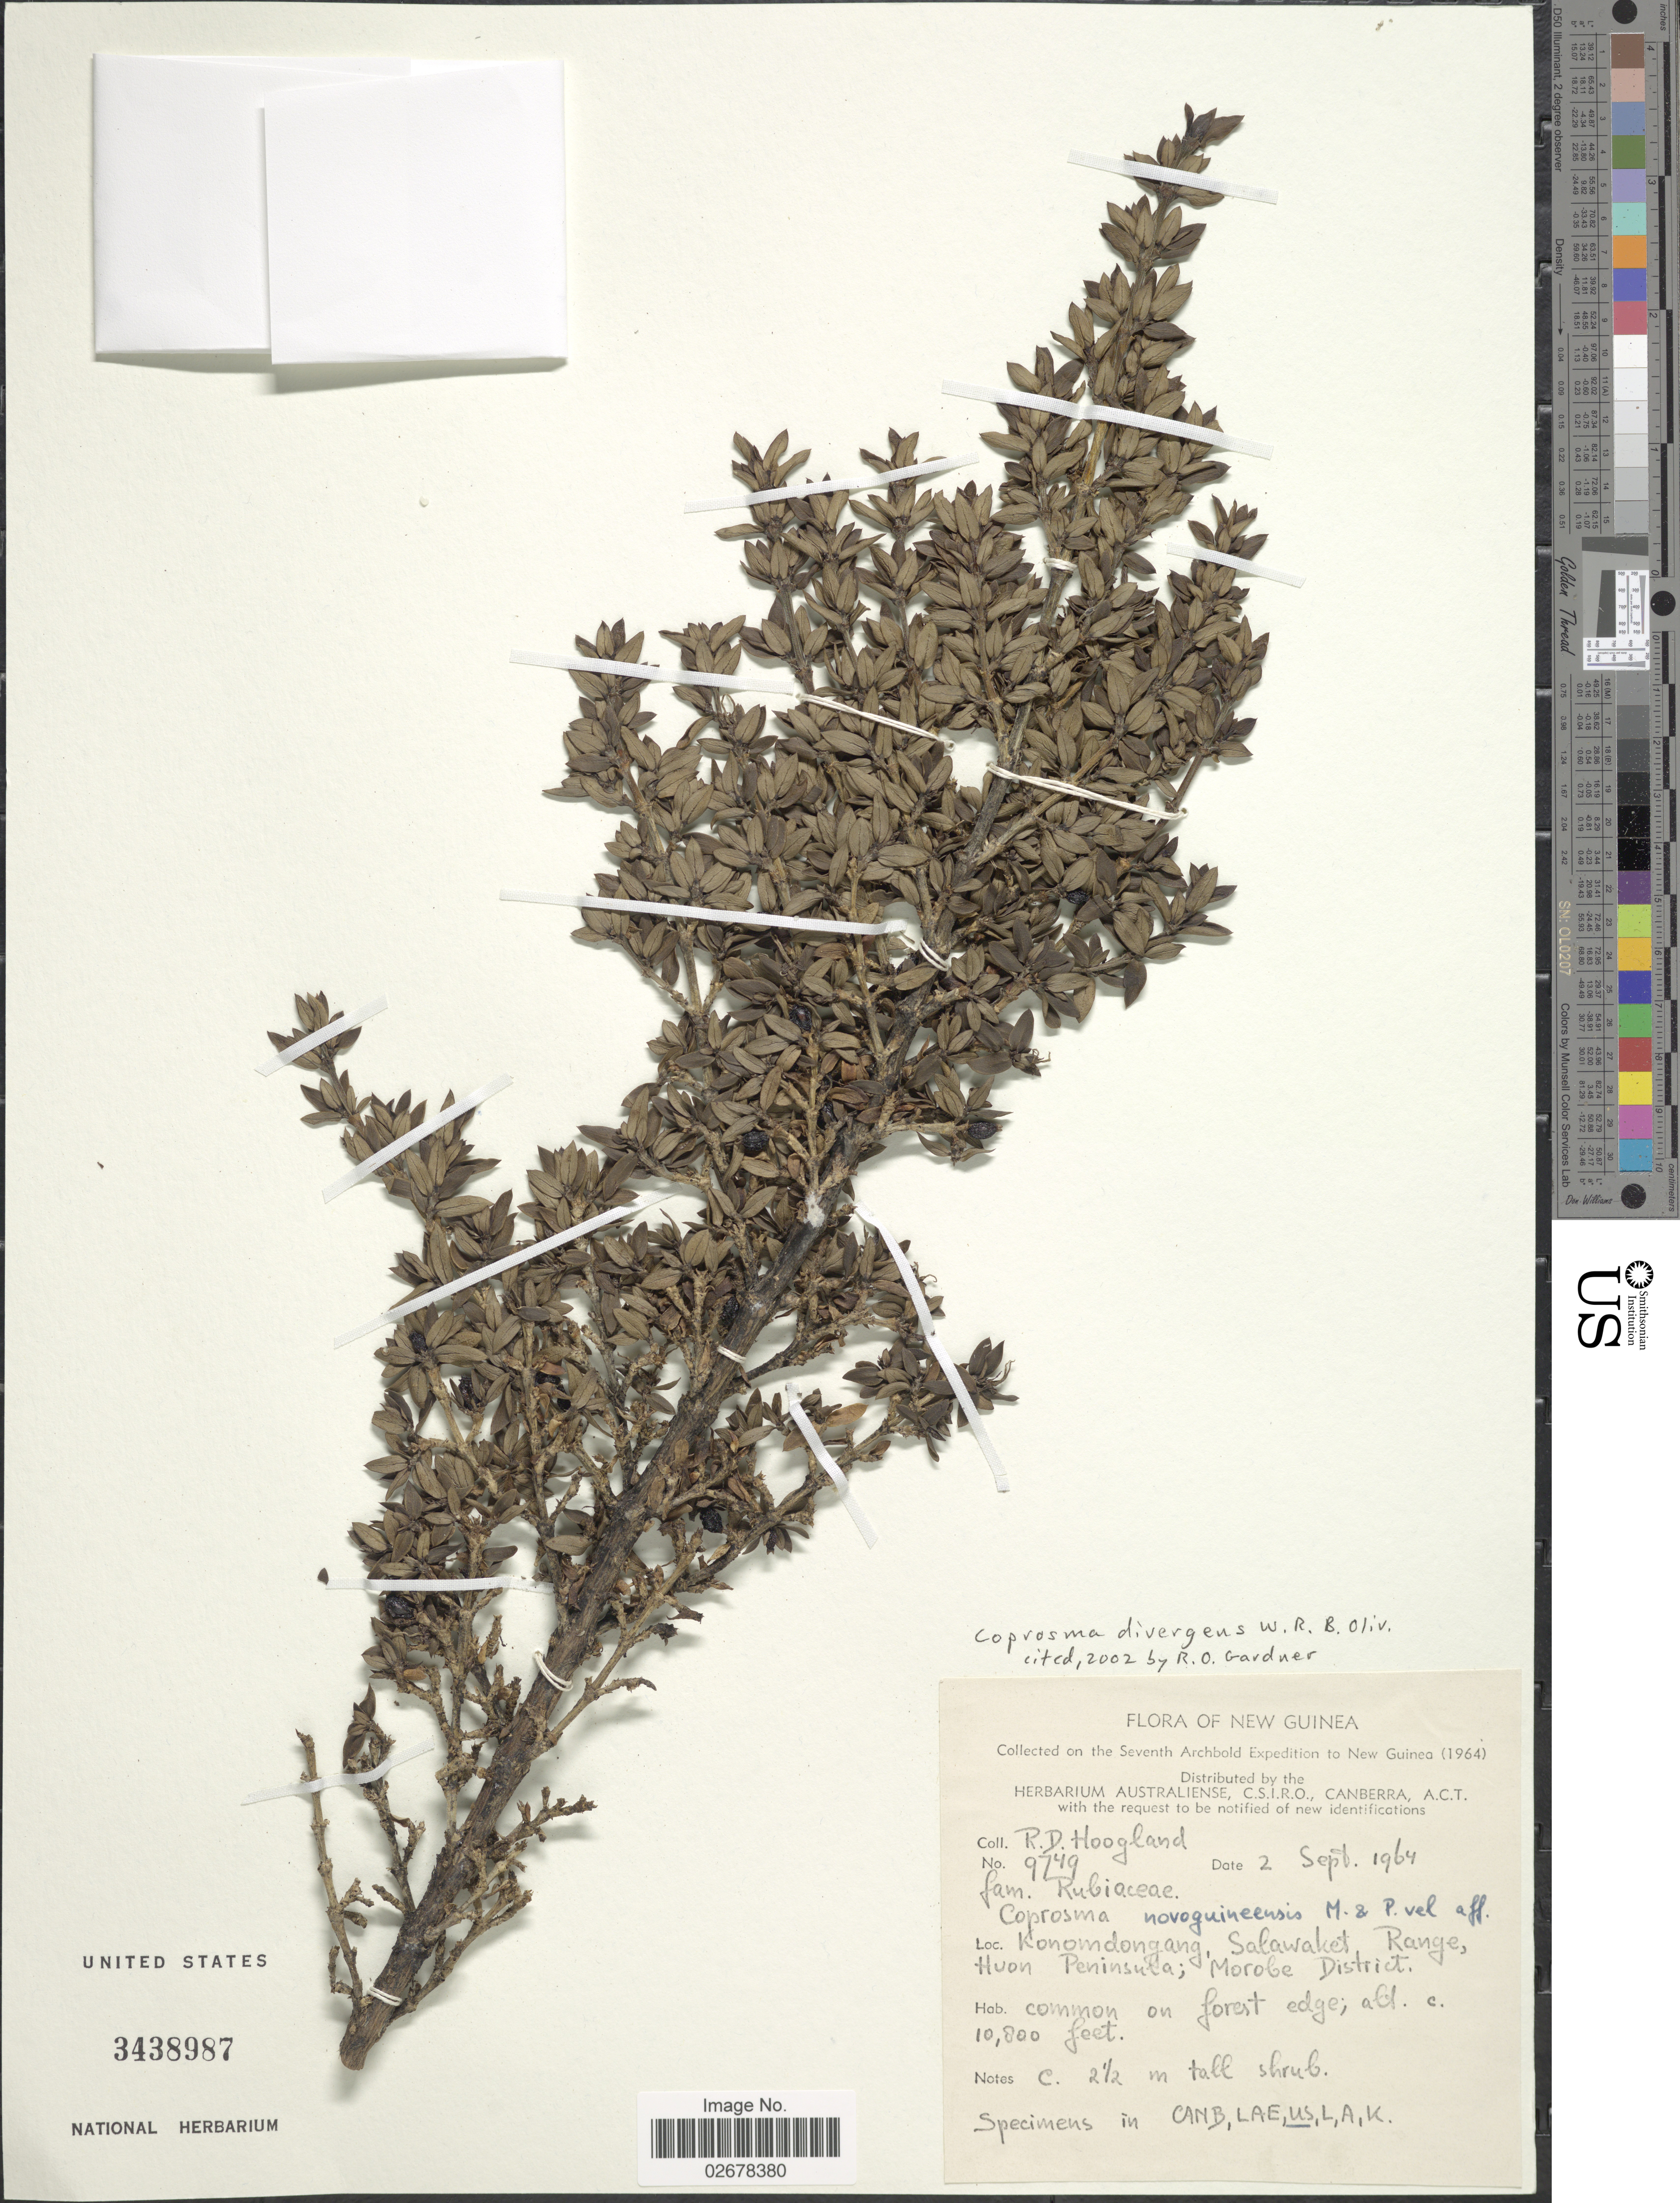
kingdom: Plantae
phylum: Tracheophyta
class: Magnoliopsida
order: Gentianales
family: Rubiaceae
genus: Coprosma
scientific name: Coprosma divergens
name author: W.R.B. Oliv.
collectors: R. D. Hoogland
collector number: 9749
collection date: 1964-09-02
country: Papua New Guinea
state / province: Morobe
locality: New Guinea, Konomdongang, Salawaket Range, Huon Peninsula.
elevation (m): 3292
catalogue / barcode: US 3438987